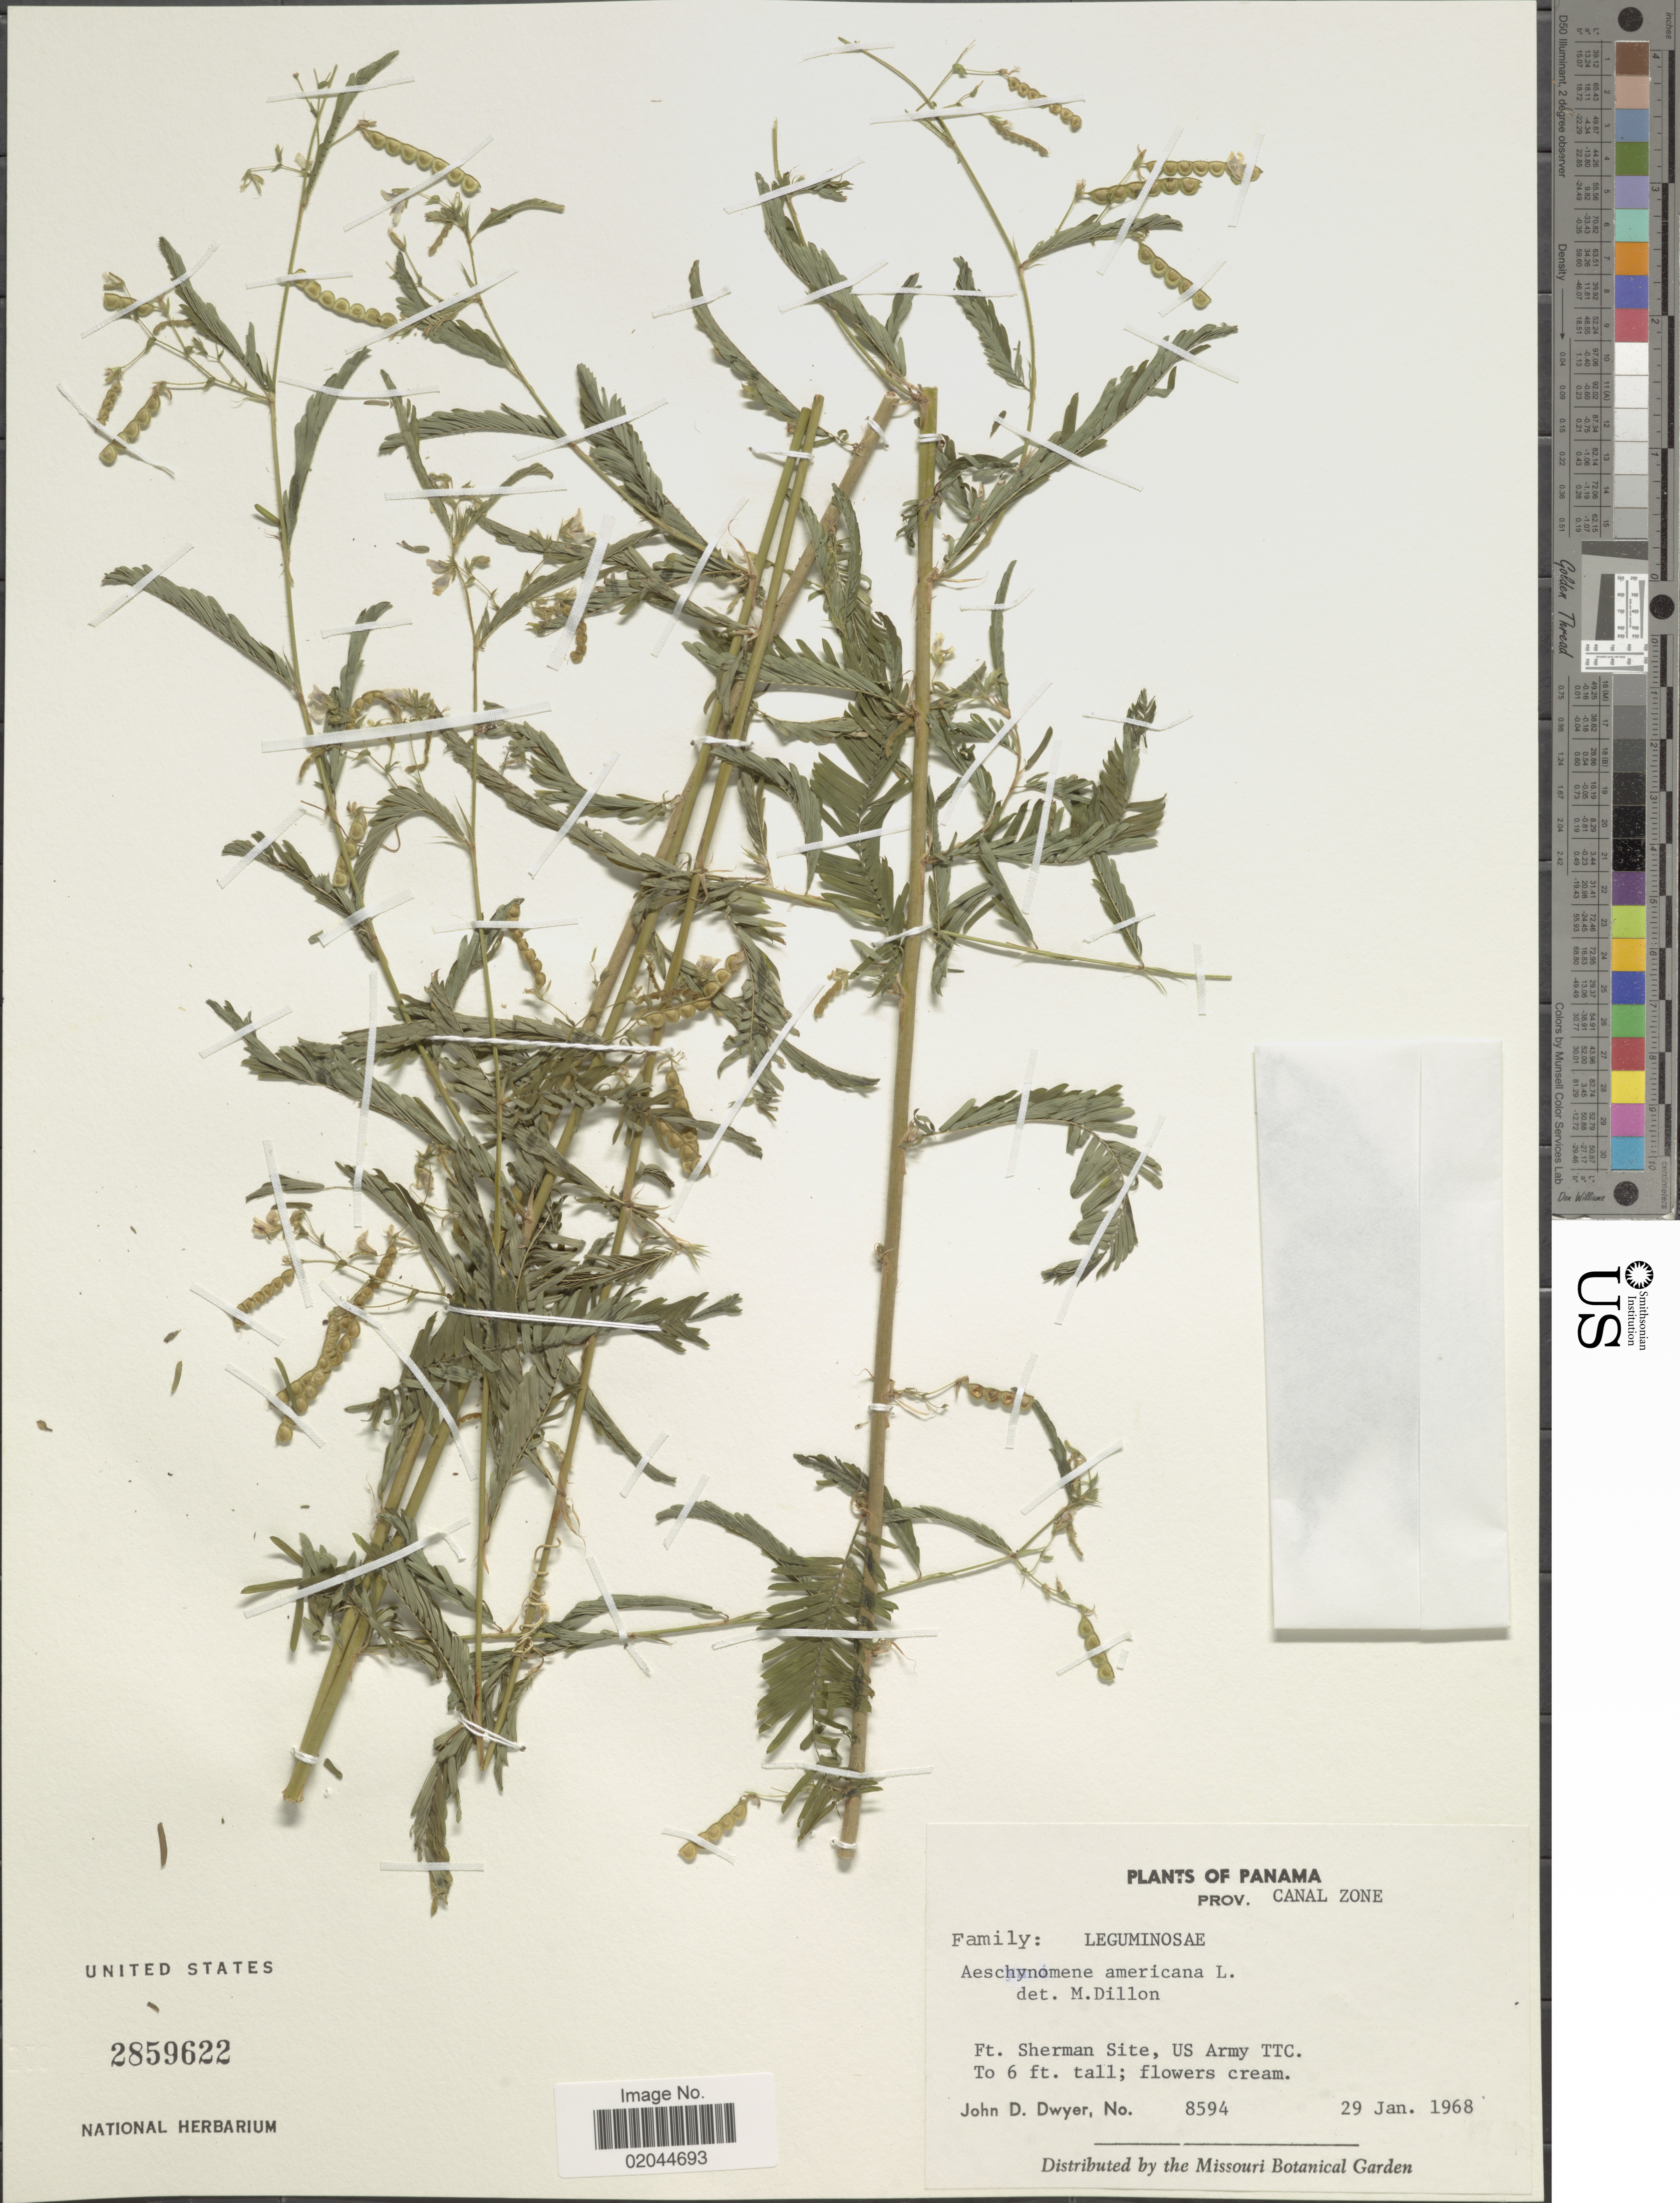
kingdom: Plantae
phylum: Tracheophyta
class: Magnoliopsida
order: Fabales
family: Fabaceae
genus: Aeschynomene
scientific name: Aeschynomene americana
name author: L.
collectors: J. D. Dwyer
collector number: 8594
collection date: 1968-01-29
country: Panama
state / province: Colón / Panamá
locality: Ft. Sherman Site, US Army TTC., Canal Zone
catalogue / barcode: US 2859622